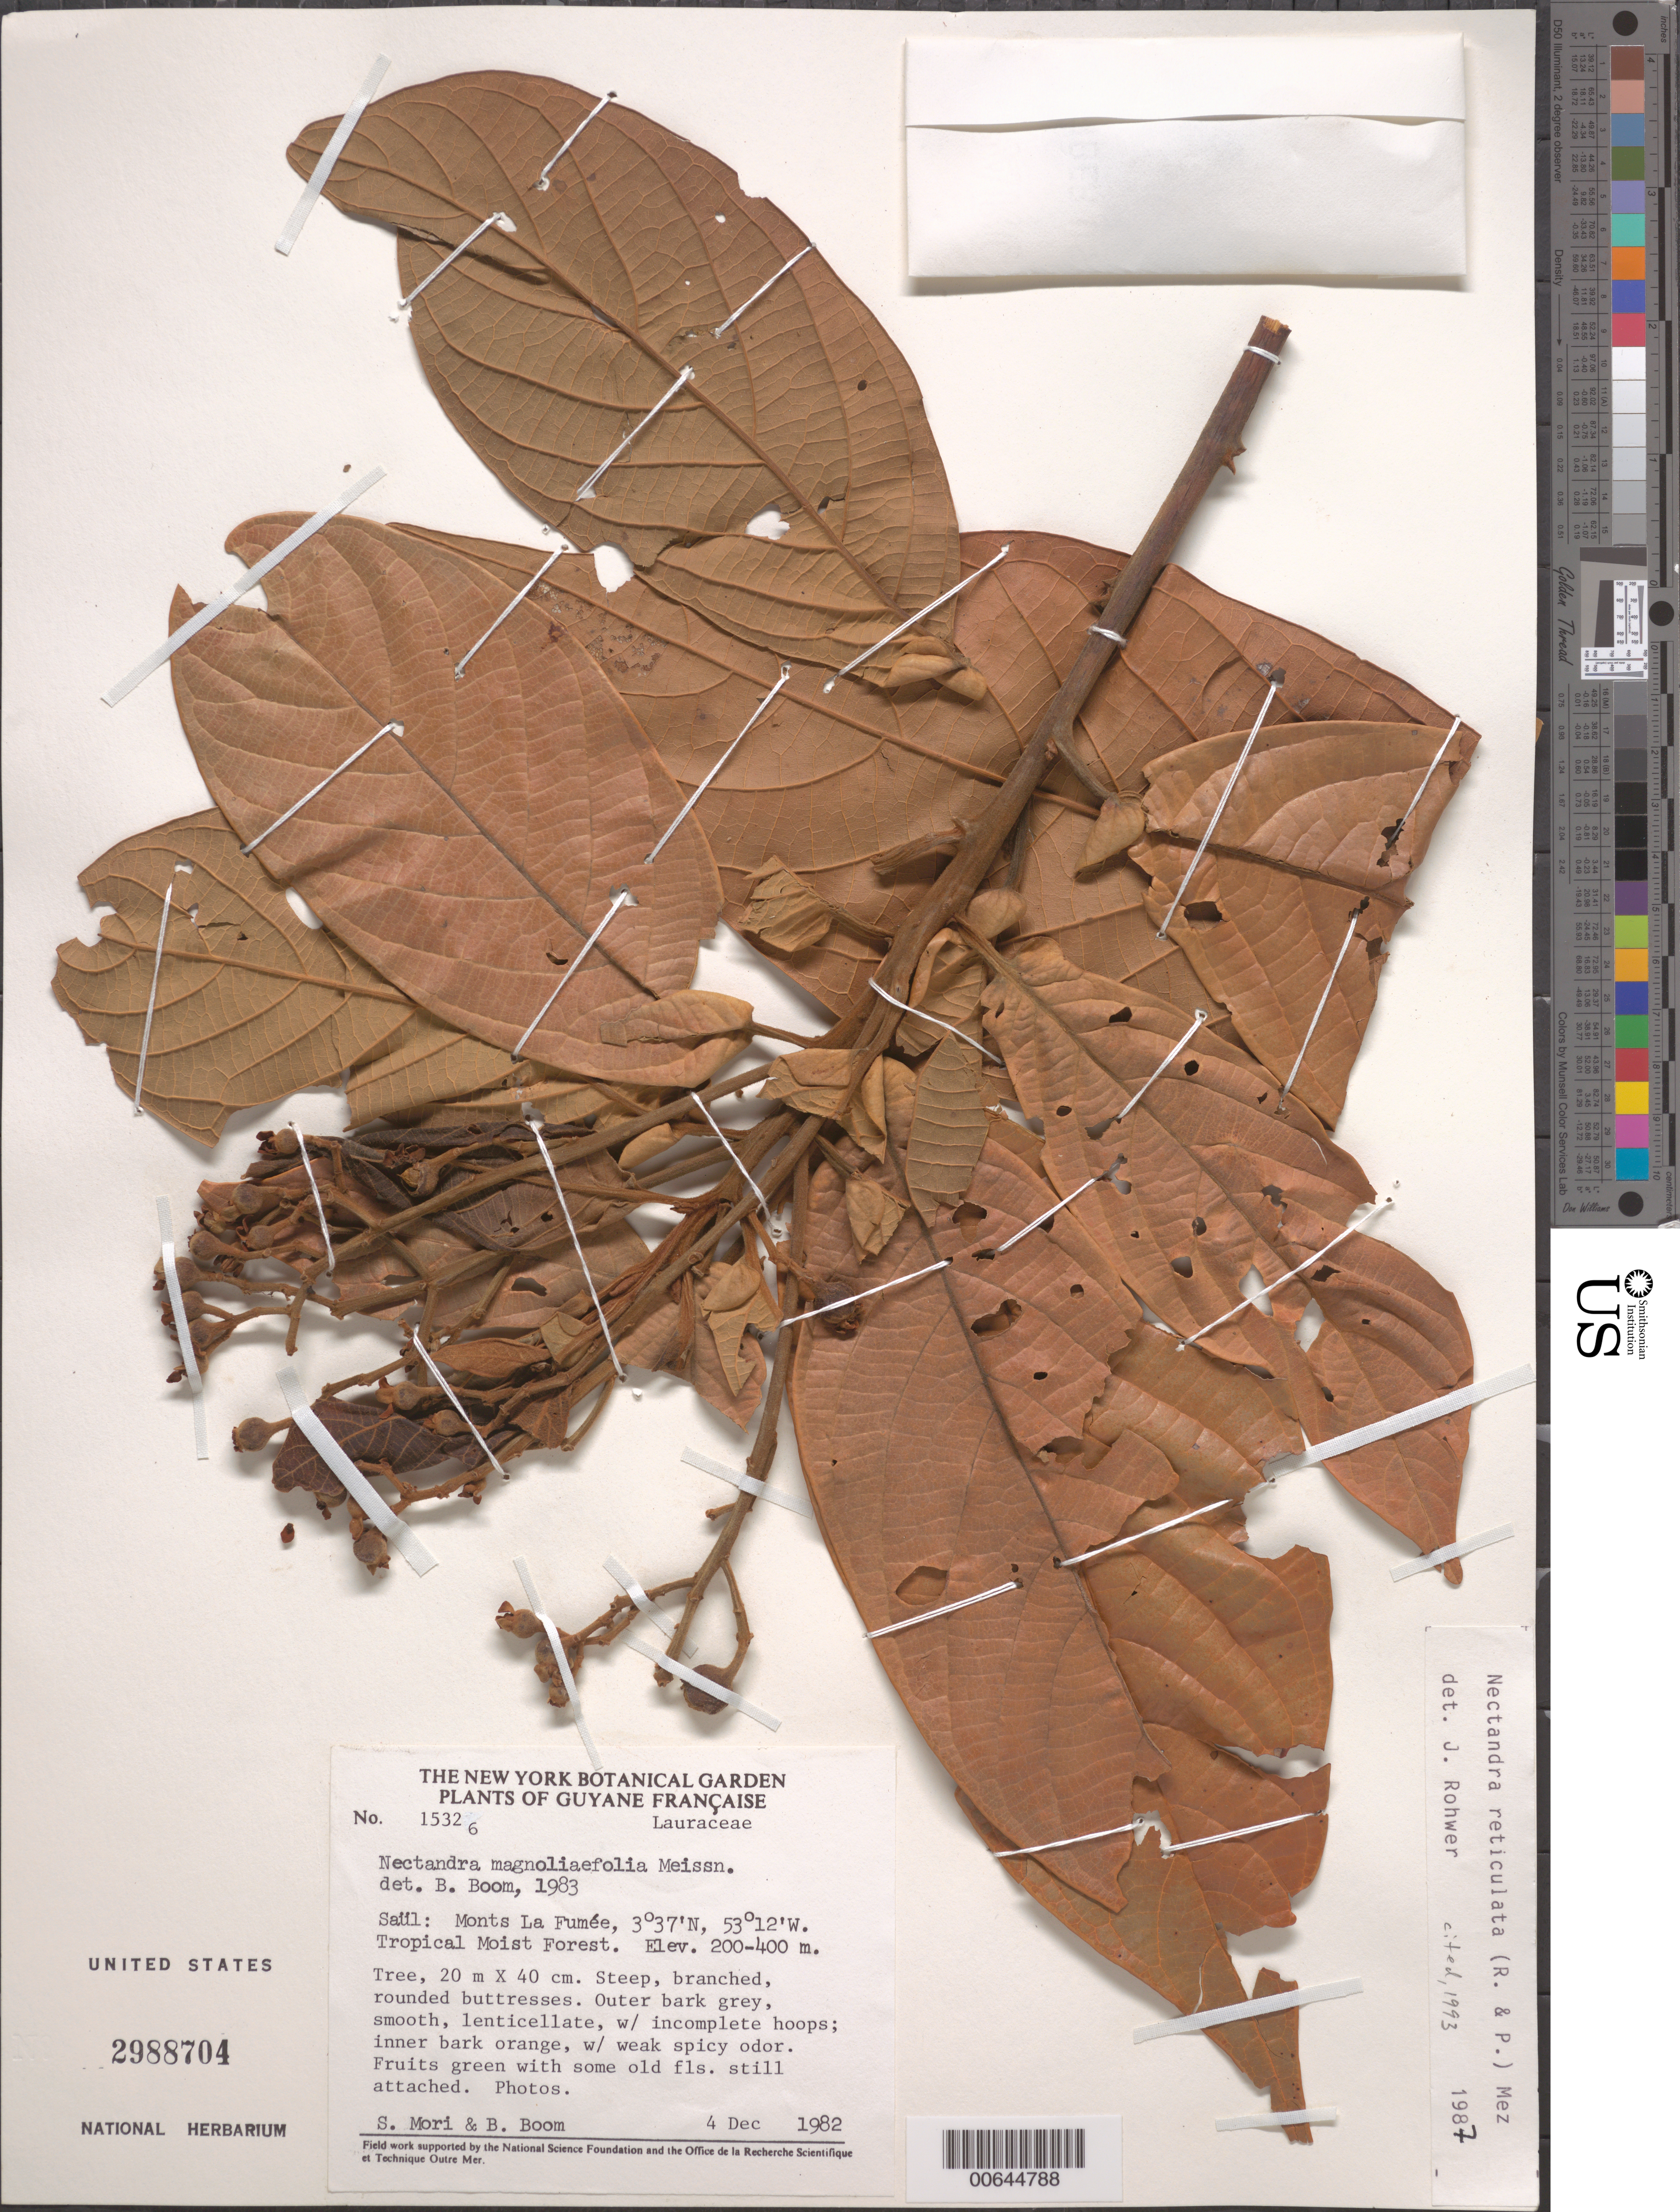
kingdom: Plantae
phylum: Tracheophyta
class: Magnoliopsida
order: Laurales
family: Lauraceae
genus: Nectandra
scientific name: Nectandra reticulata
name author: (Ruiz & Pav.) Mez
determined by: Rohwer, J. G.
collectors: S. Mori & B. M. Boom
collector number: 15326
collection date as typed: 4-Dec-82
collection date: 1982-12-04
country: French Guiana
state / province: Saint-Laurent-du-Maroni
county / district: Saül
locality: Saül, Monts La Fumée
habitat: Tropical moist forest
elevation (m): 200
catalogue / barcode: US 2988704